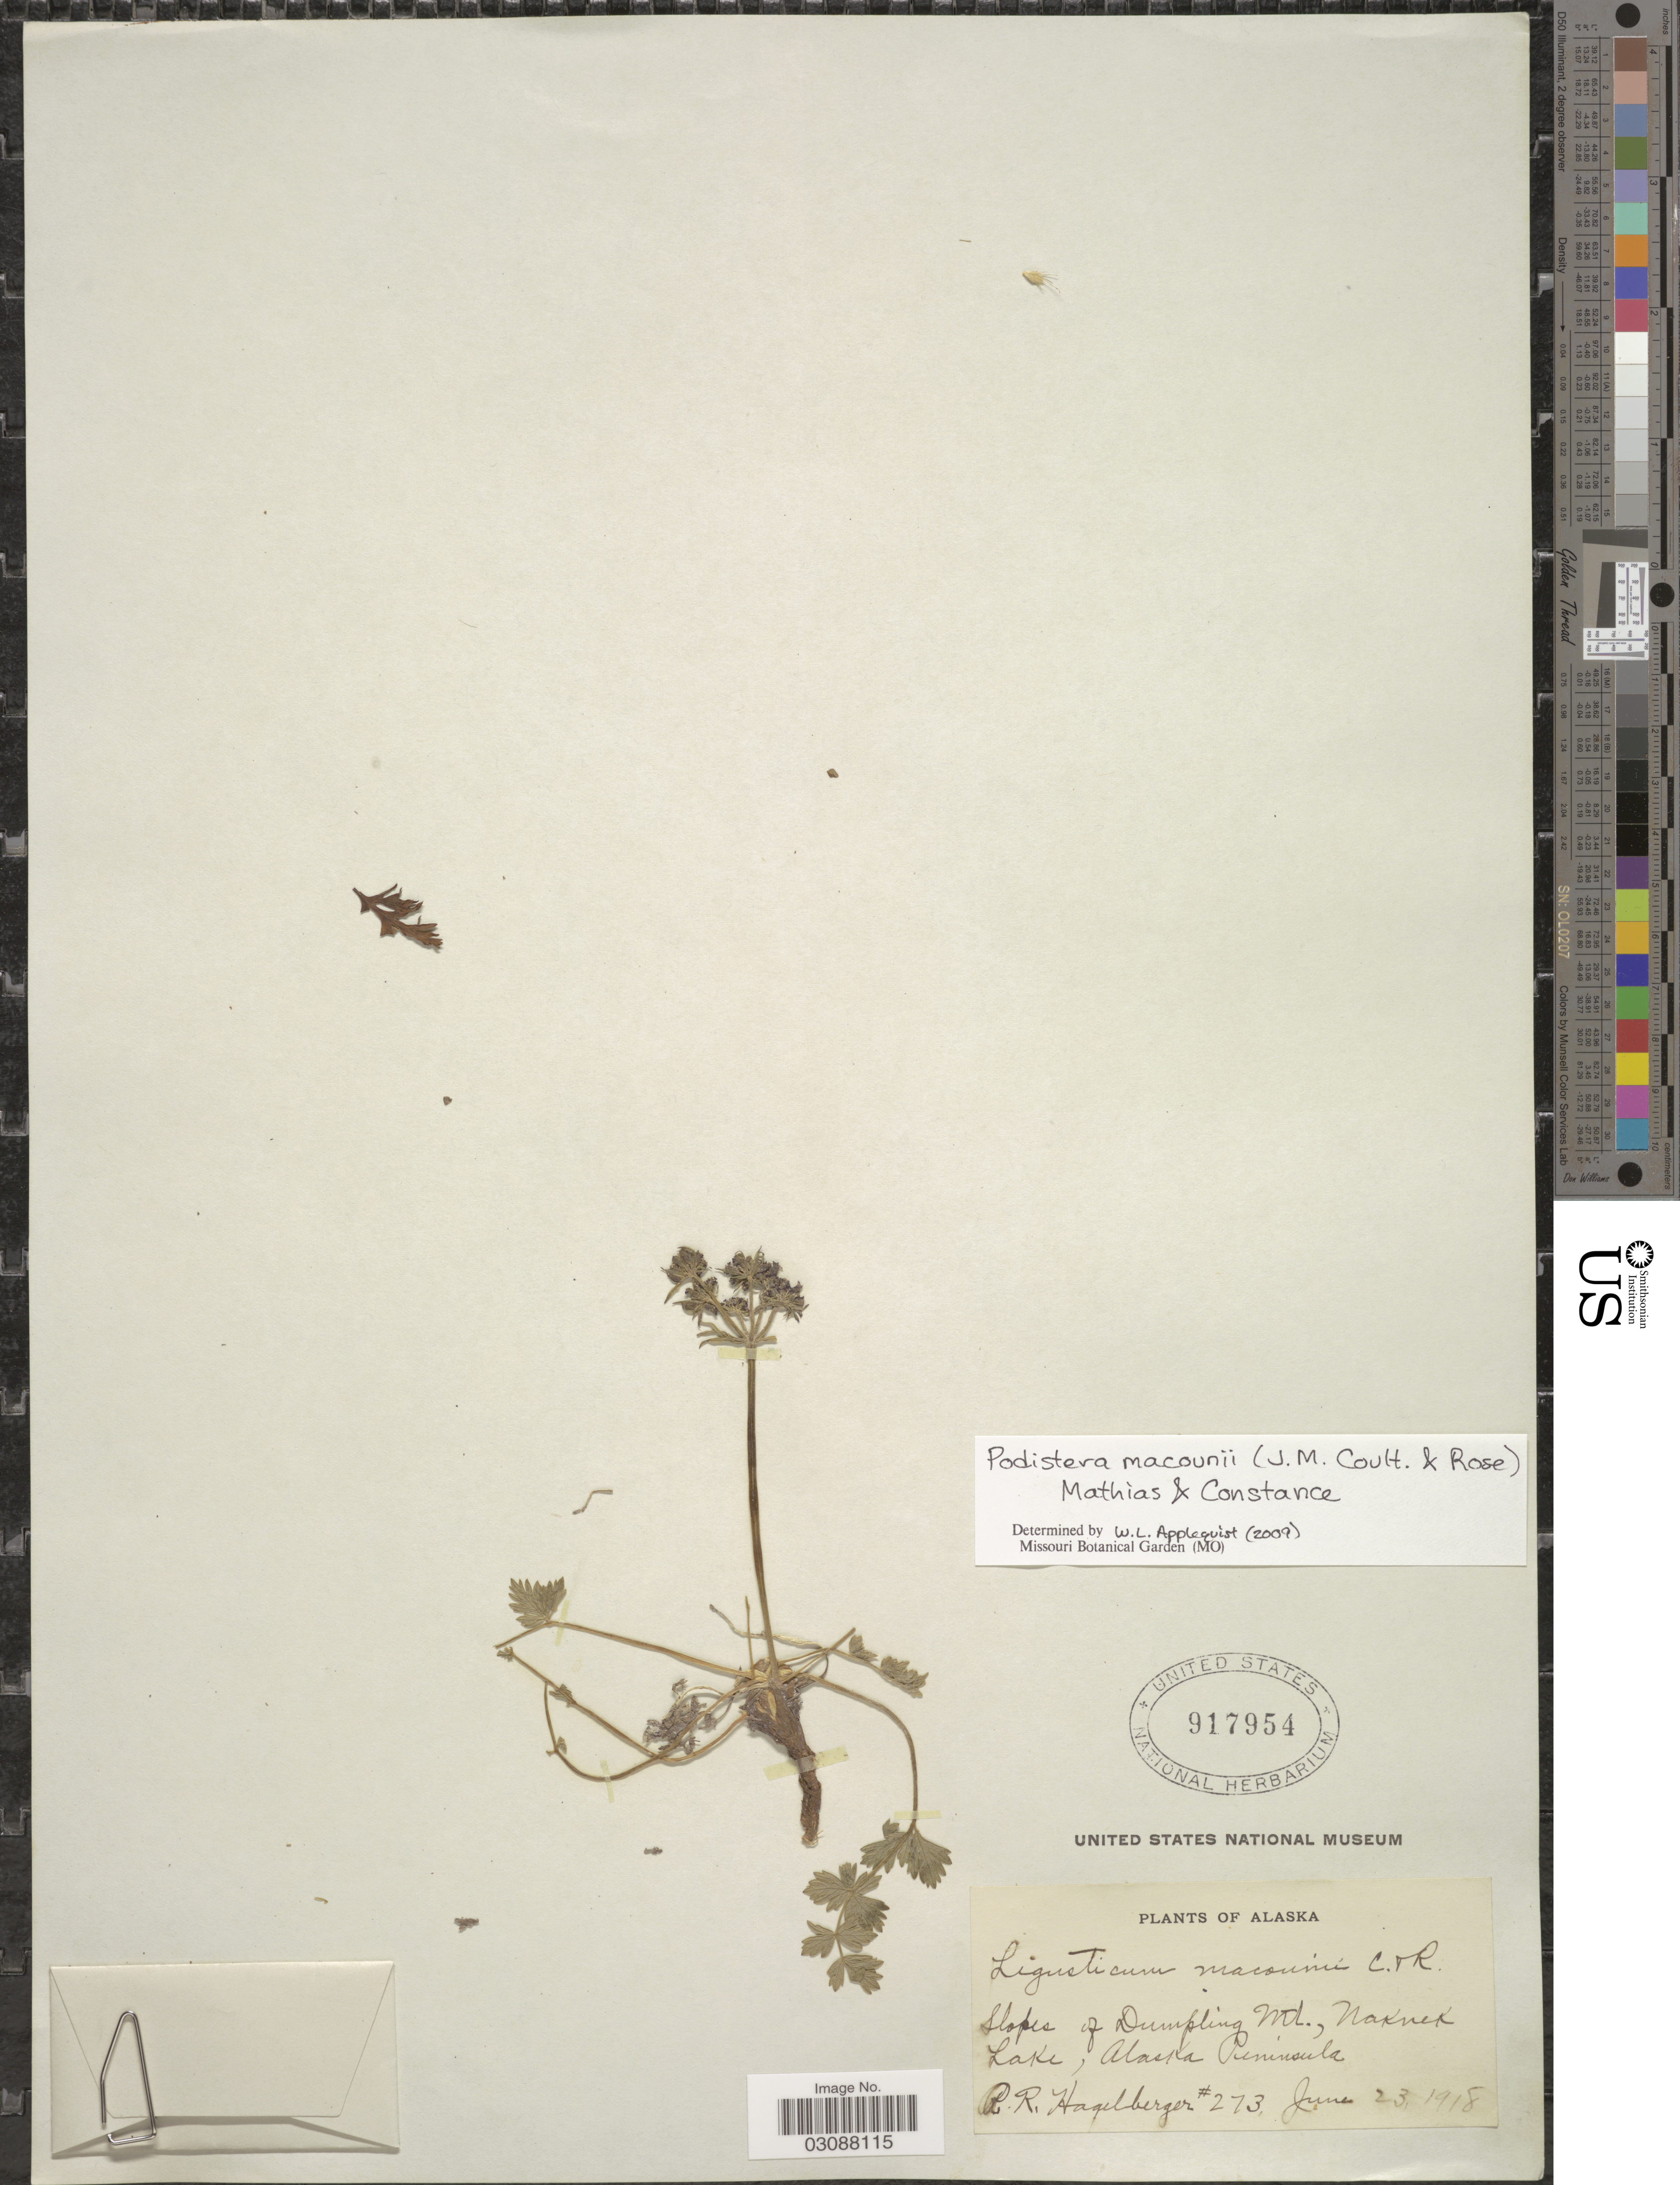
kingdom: Plantae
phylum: Tracheophyta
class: Magnoliopsida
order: Apiales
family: Apiaceae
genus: Podistera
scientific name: Podistera macounii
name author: (J.M. Coult. & Rose) Mathias & Constance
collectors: P. Hagelbarger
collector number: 273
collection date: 1918-06-23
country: United States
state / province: Alaska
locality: Slopes of Dumpling Mt., Naknek Lake, Alaska Peninsula.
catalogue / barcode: US 917954